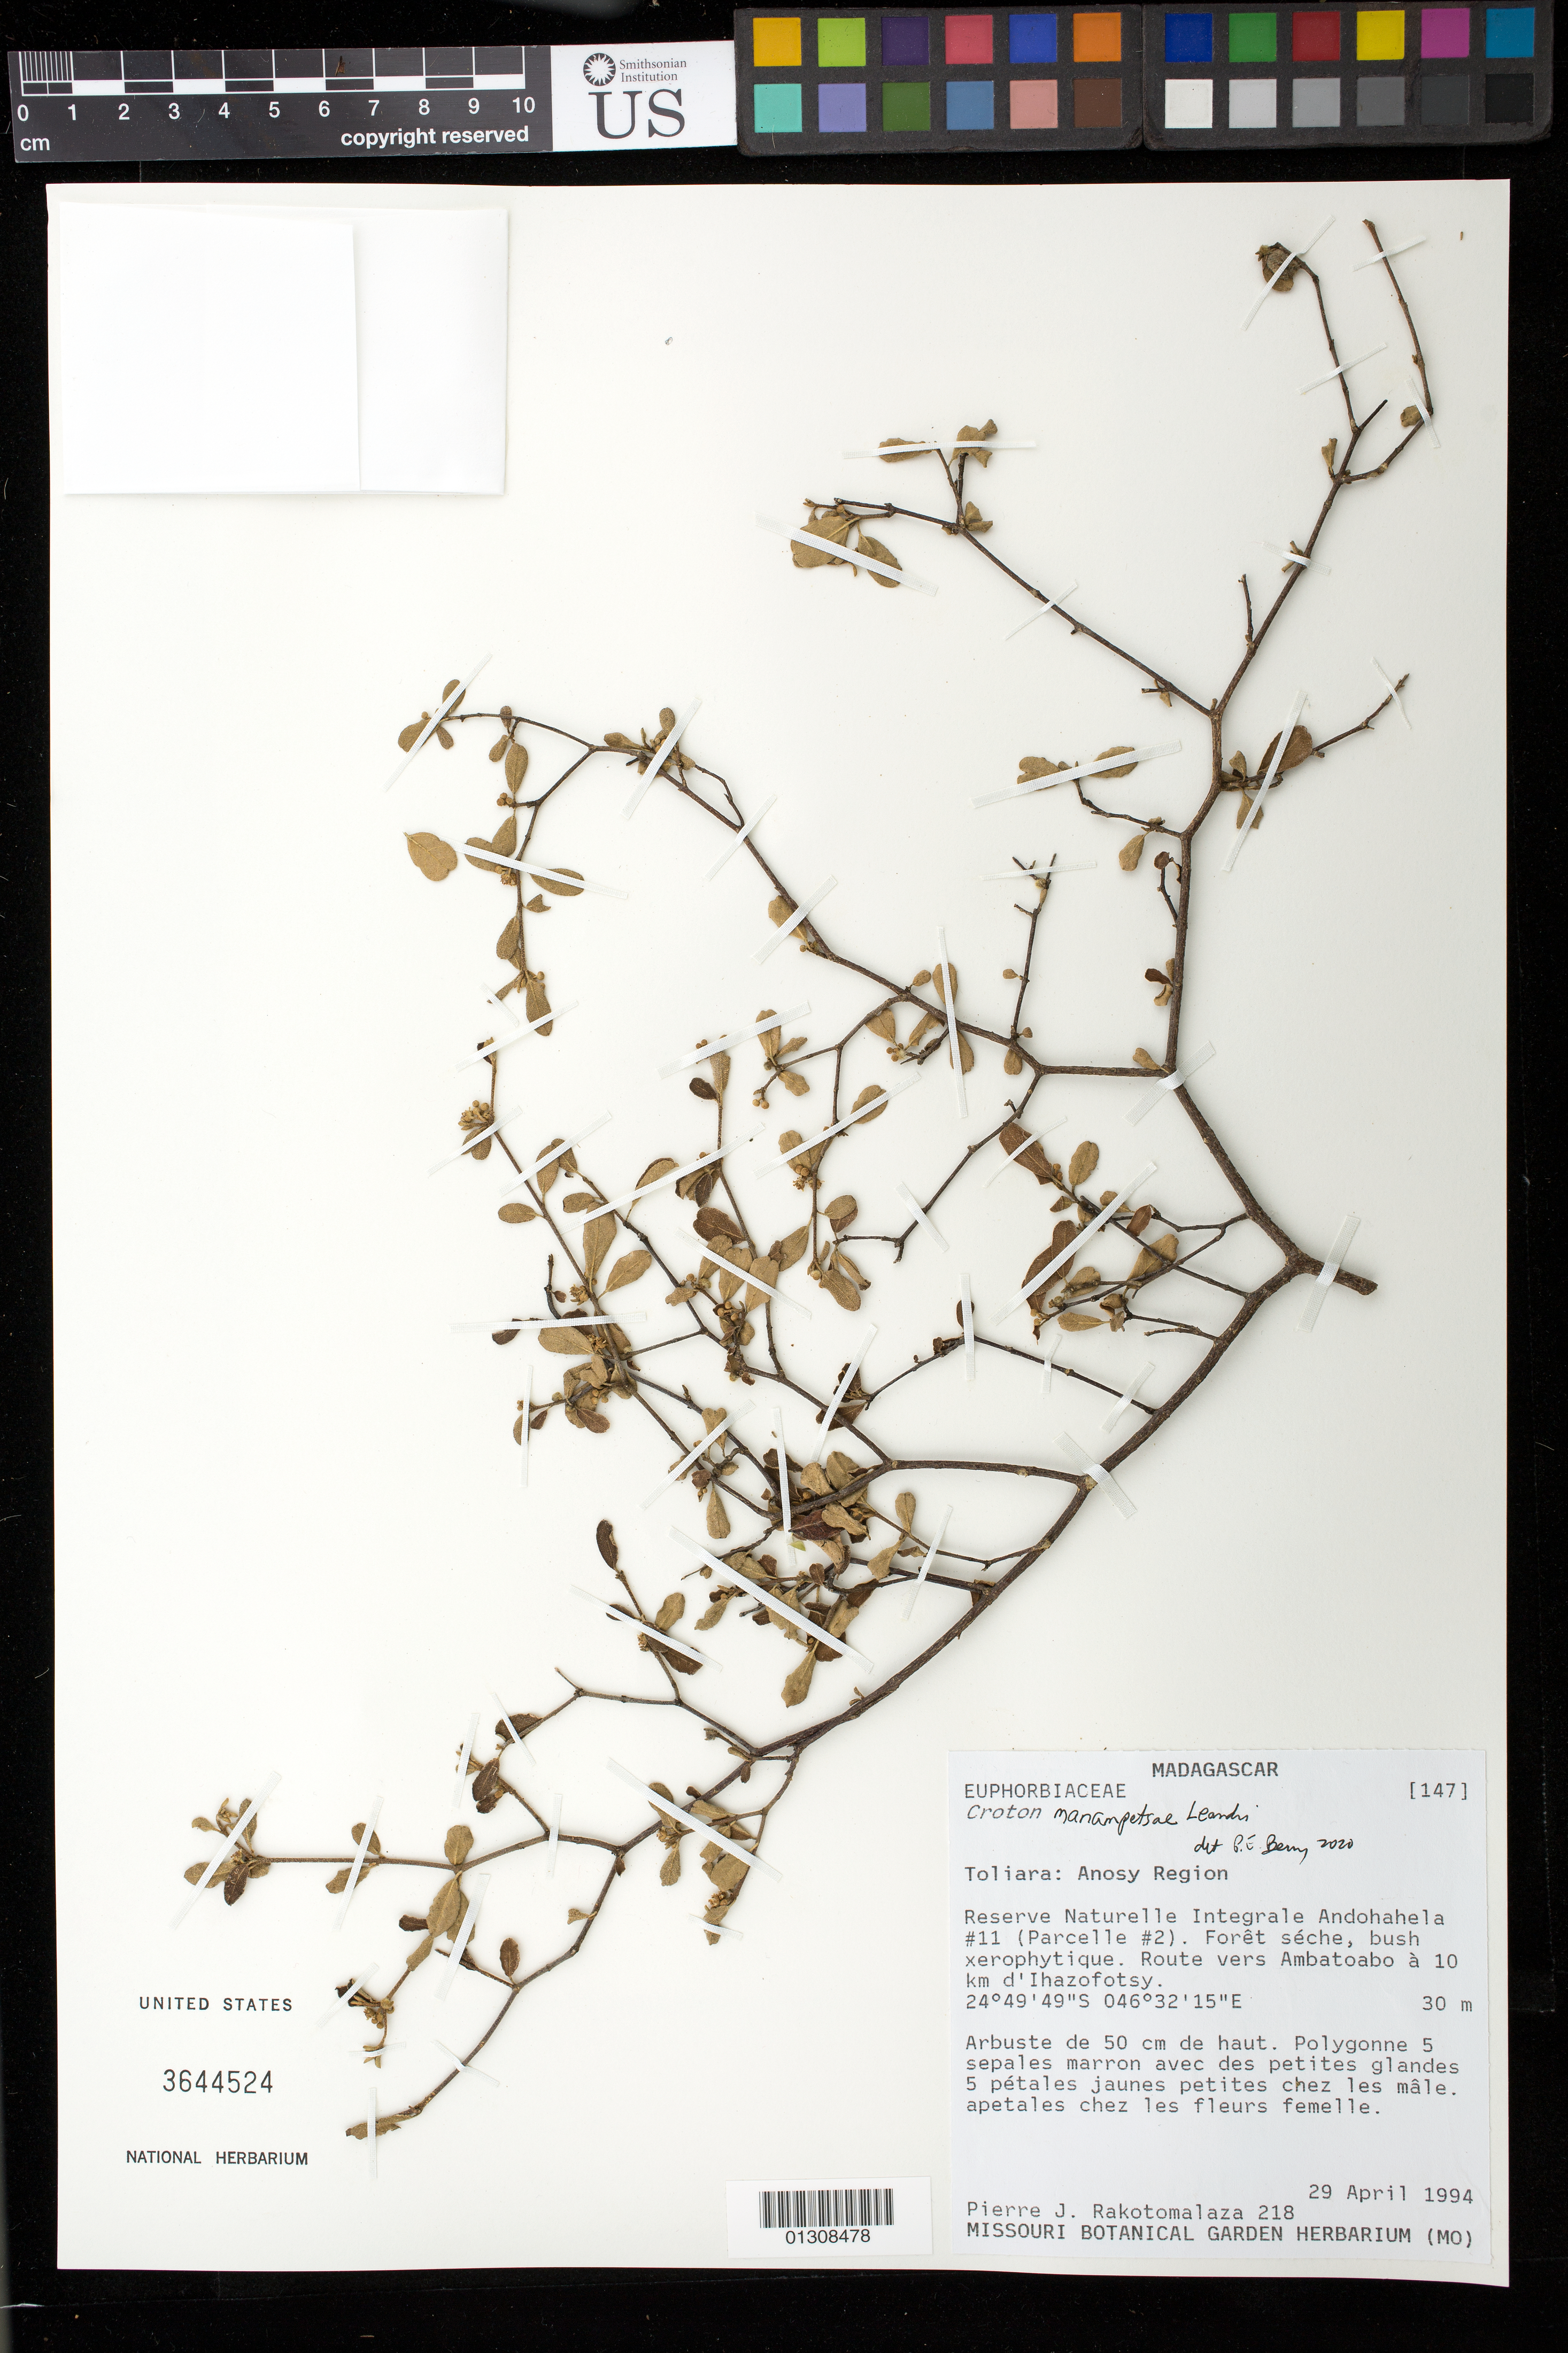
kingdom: Plantae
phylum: Tracheophyta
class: Magnoliopsida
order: Malpighiales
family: Euphorbiaceae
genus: Croton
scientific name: Croton manampetsae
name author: Leandri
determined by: Berry, Paul E.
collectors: P. Rakotomalaza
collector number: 218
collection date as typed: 29 Apr 1994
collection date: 1994-04-29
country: Madagascar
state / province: Anosy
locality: Anosy Region. Reserve Naturelle Integrale Andohahela #11 (Parcelle #2). Route vers Ambatoabo a 10 km d'Ihazofotsy.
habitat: Shrub.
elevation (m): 30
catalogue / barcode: US 3644524